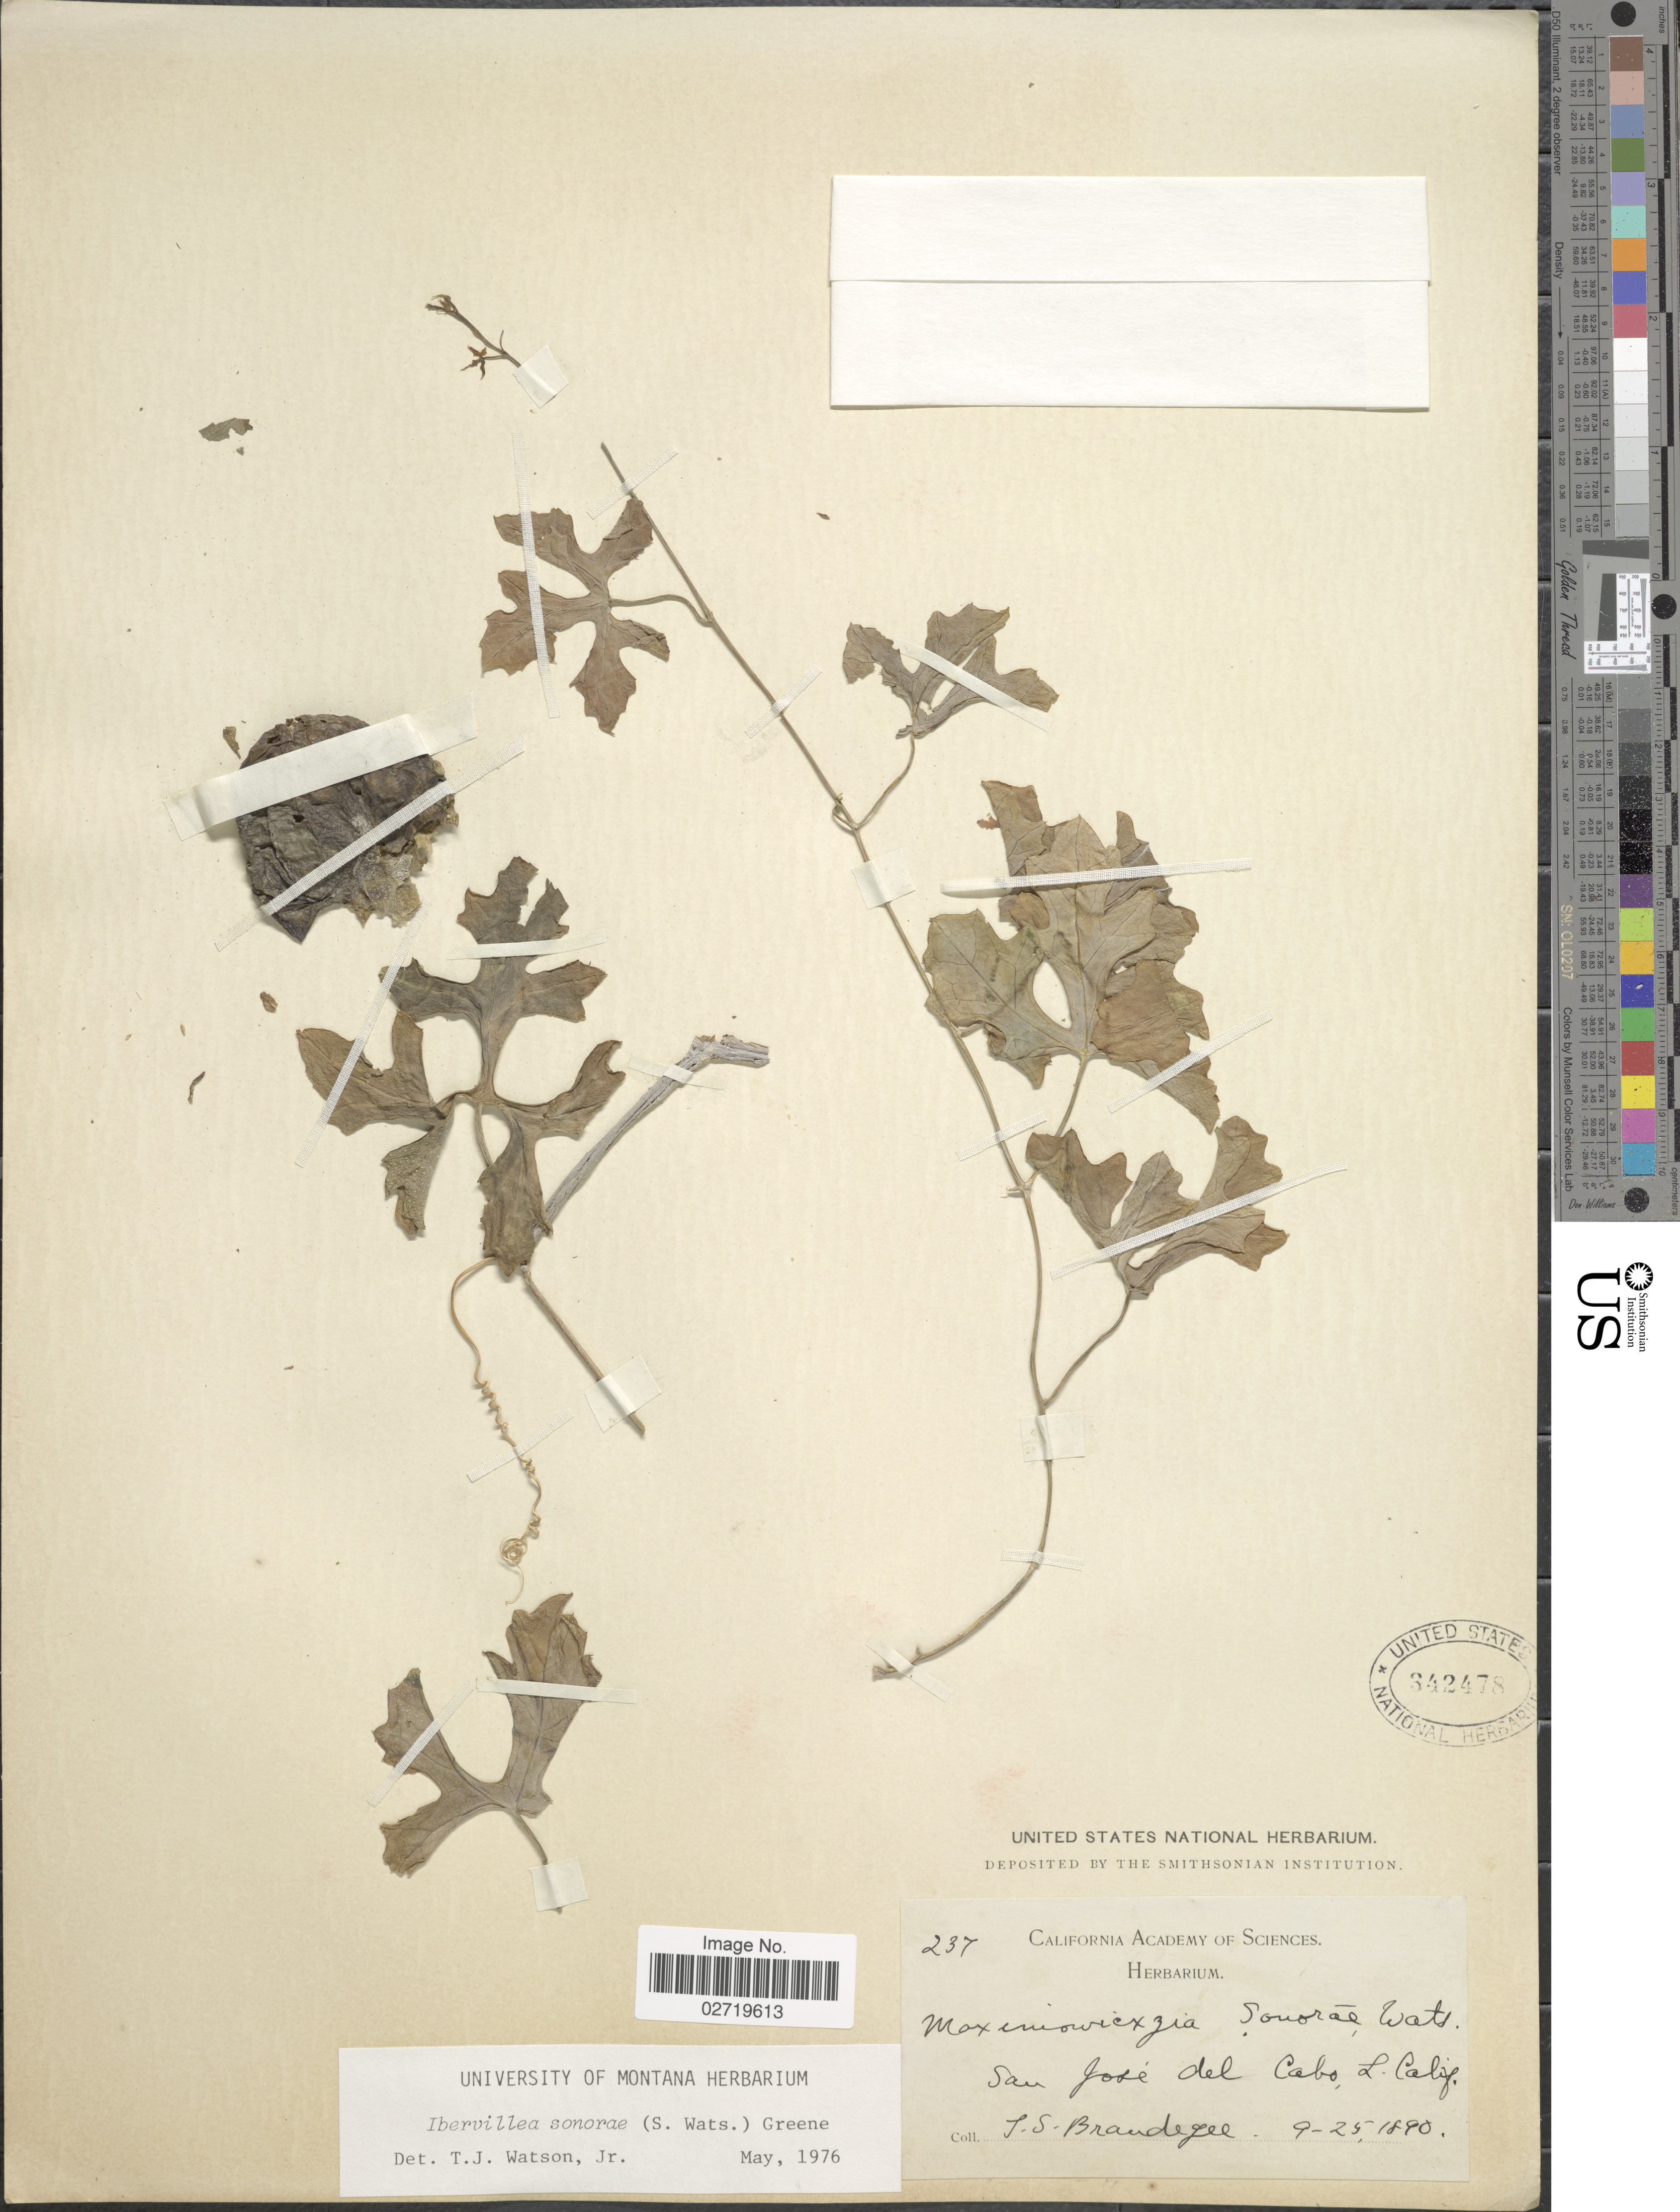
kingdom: Plantae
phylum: Tracheophyta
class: Magnoliopsida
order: Cucurbitales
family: Cucurbitaceae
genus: Ibervillea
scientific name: Ibervillea sonorae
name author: (S. Watson) Greene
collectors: T. S. Brandegee (herbarium)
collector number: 237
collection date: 1890-09-25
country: Mexico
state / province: Baja California Sur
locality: San José del Cabo, L. Calif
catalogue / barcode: US 342478